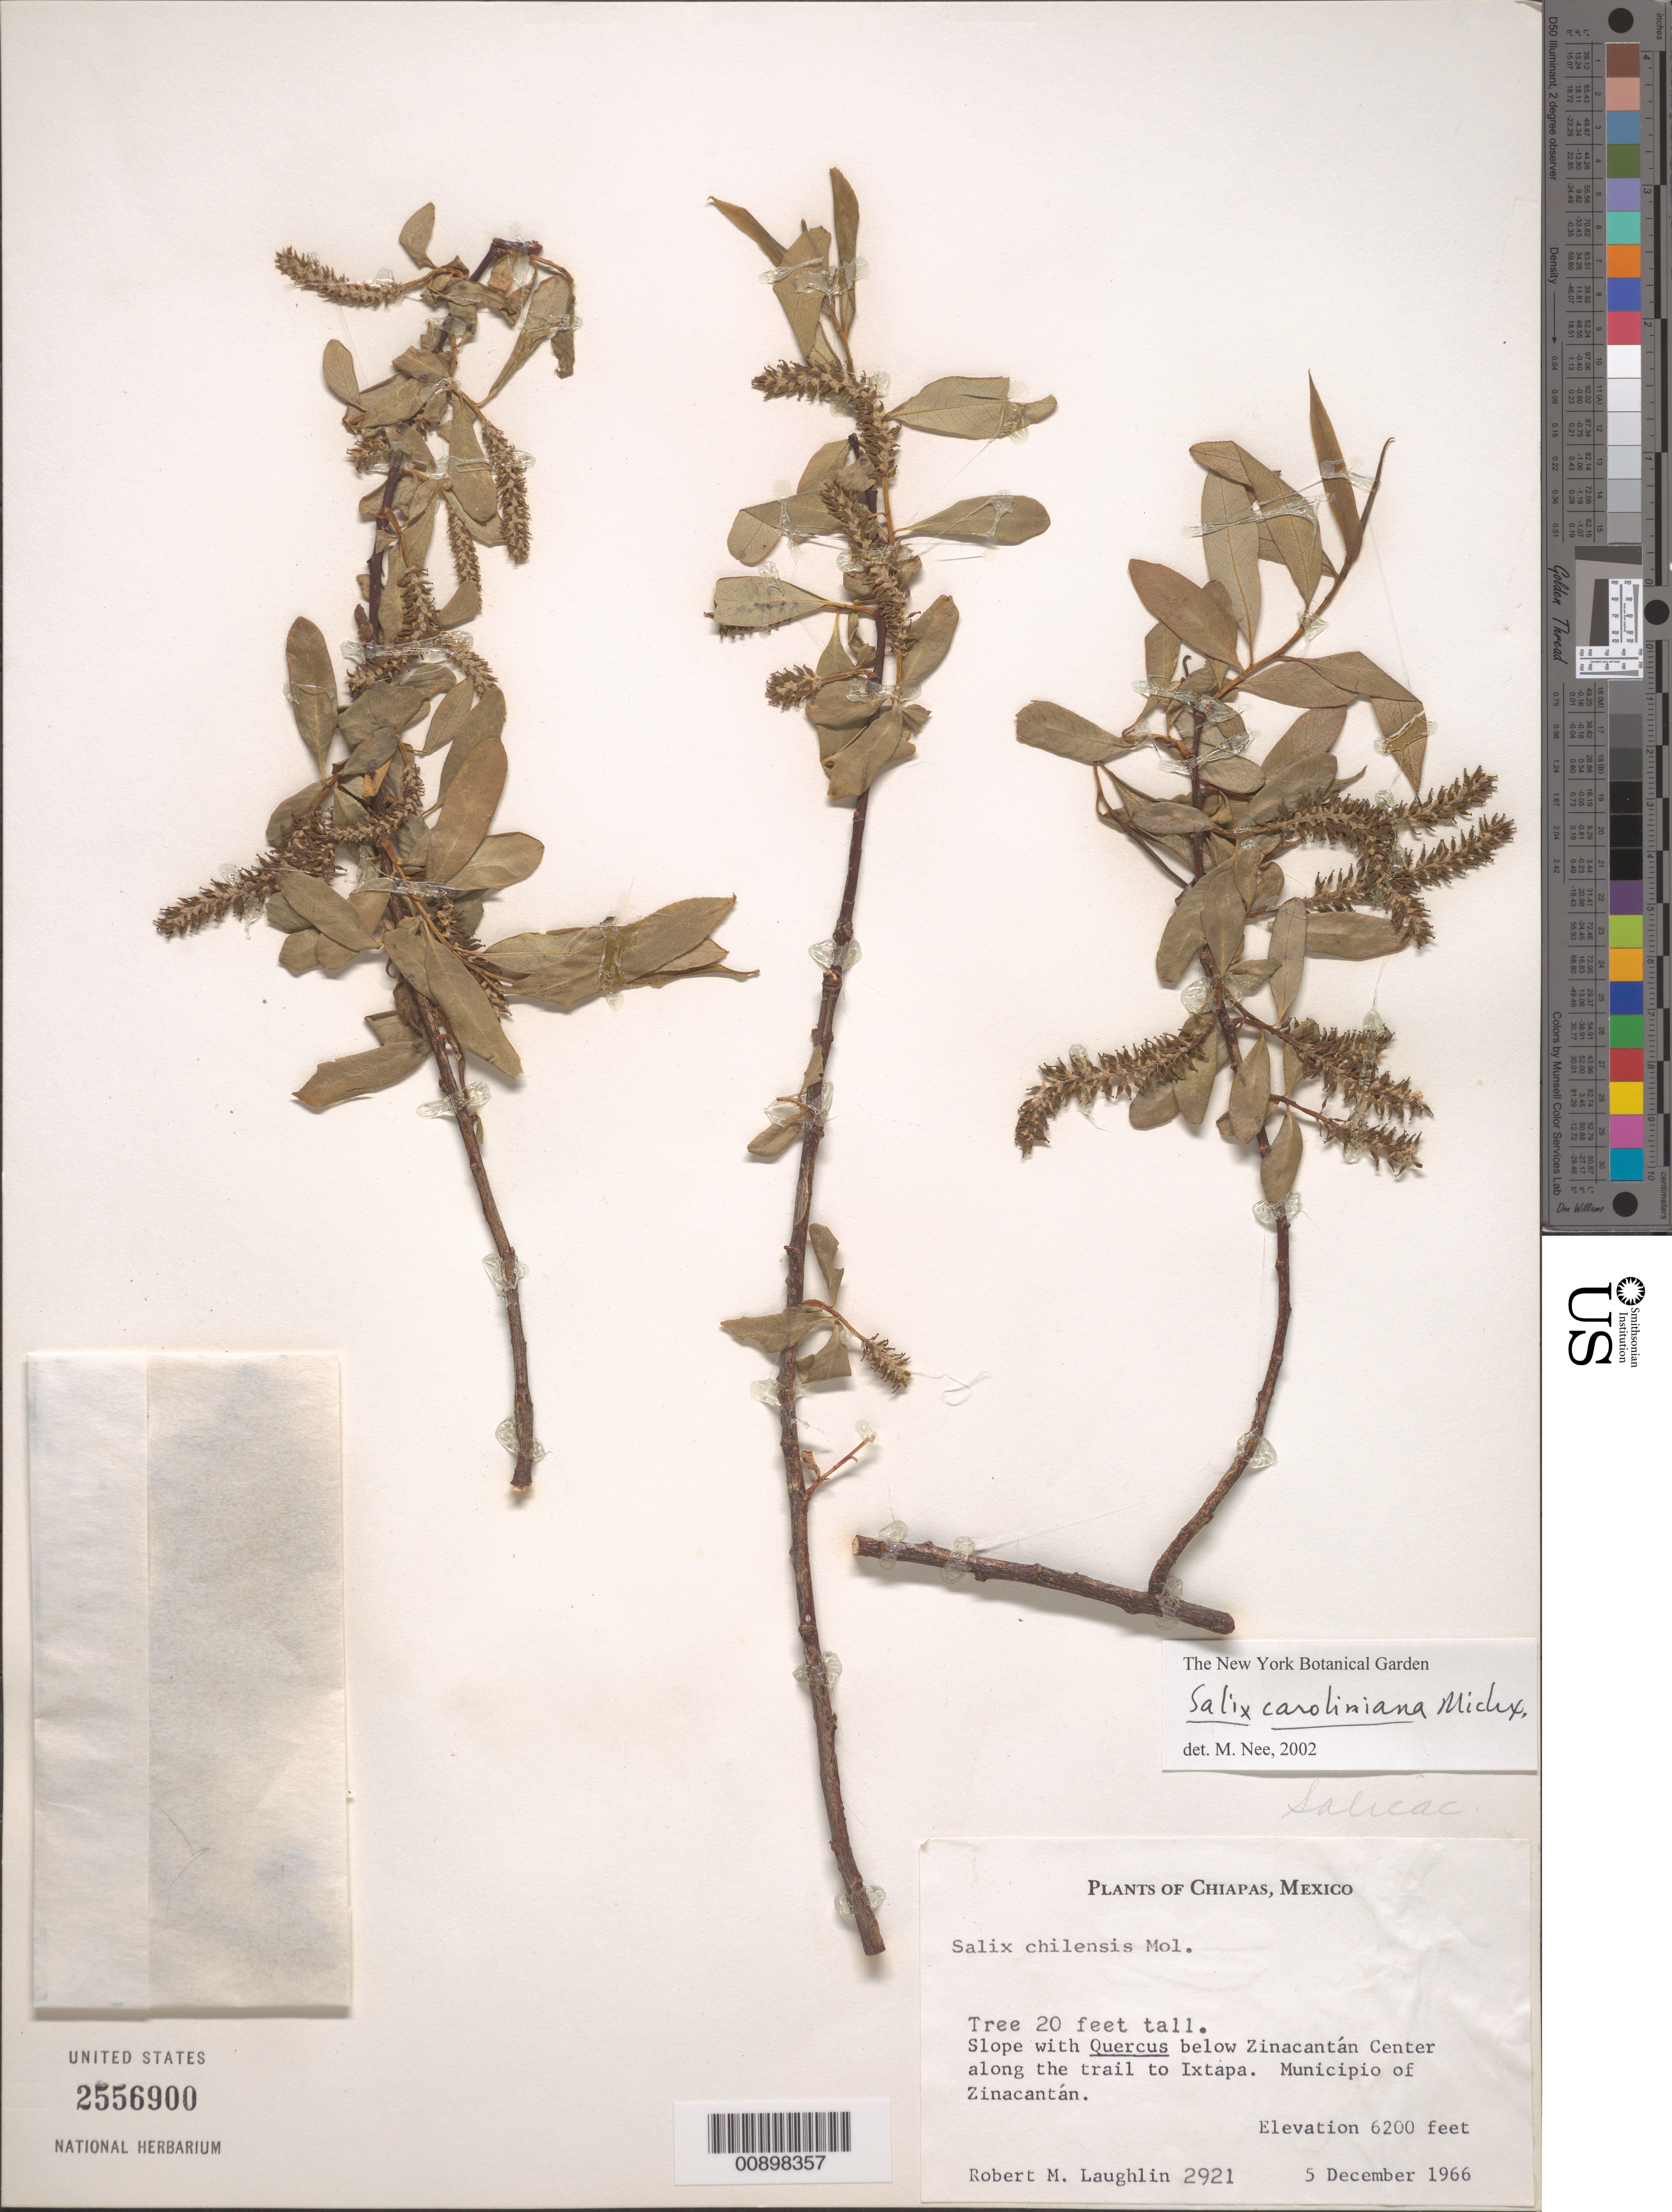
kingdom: Plantae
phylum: Tracheophyta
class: Magnoliopsida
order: Malpighiales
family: Salicaceae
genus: Salix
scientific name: Salix caroliniana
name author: Michx.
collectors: R. M. Laughlin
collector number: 2921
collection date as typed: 05 Dec 1966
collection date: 1966-12-05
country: Mexico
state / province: Chiapas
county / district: Zinacantán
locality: Below Zinacantán Center along the trail to Ixtapa. Municipio of Zinacantán, Chiapas.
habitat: Slope with Quercus.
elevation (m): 1890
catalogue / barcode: US 2556900